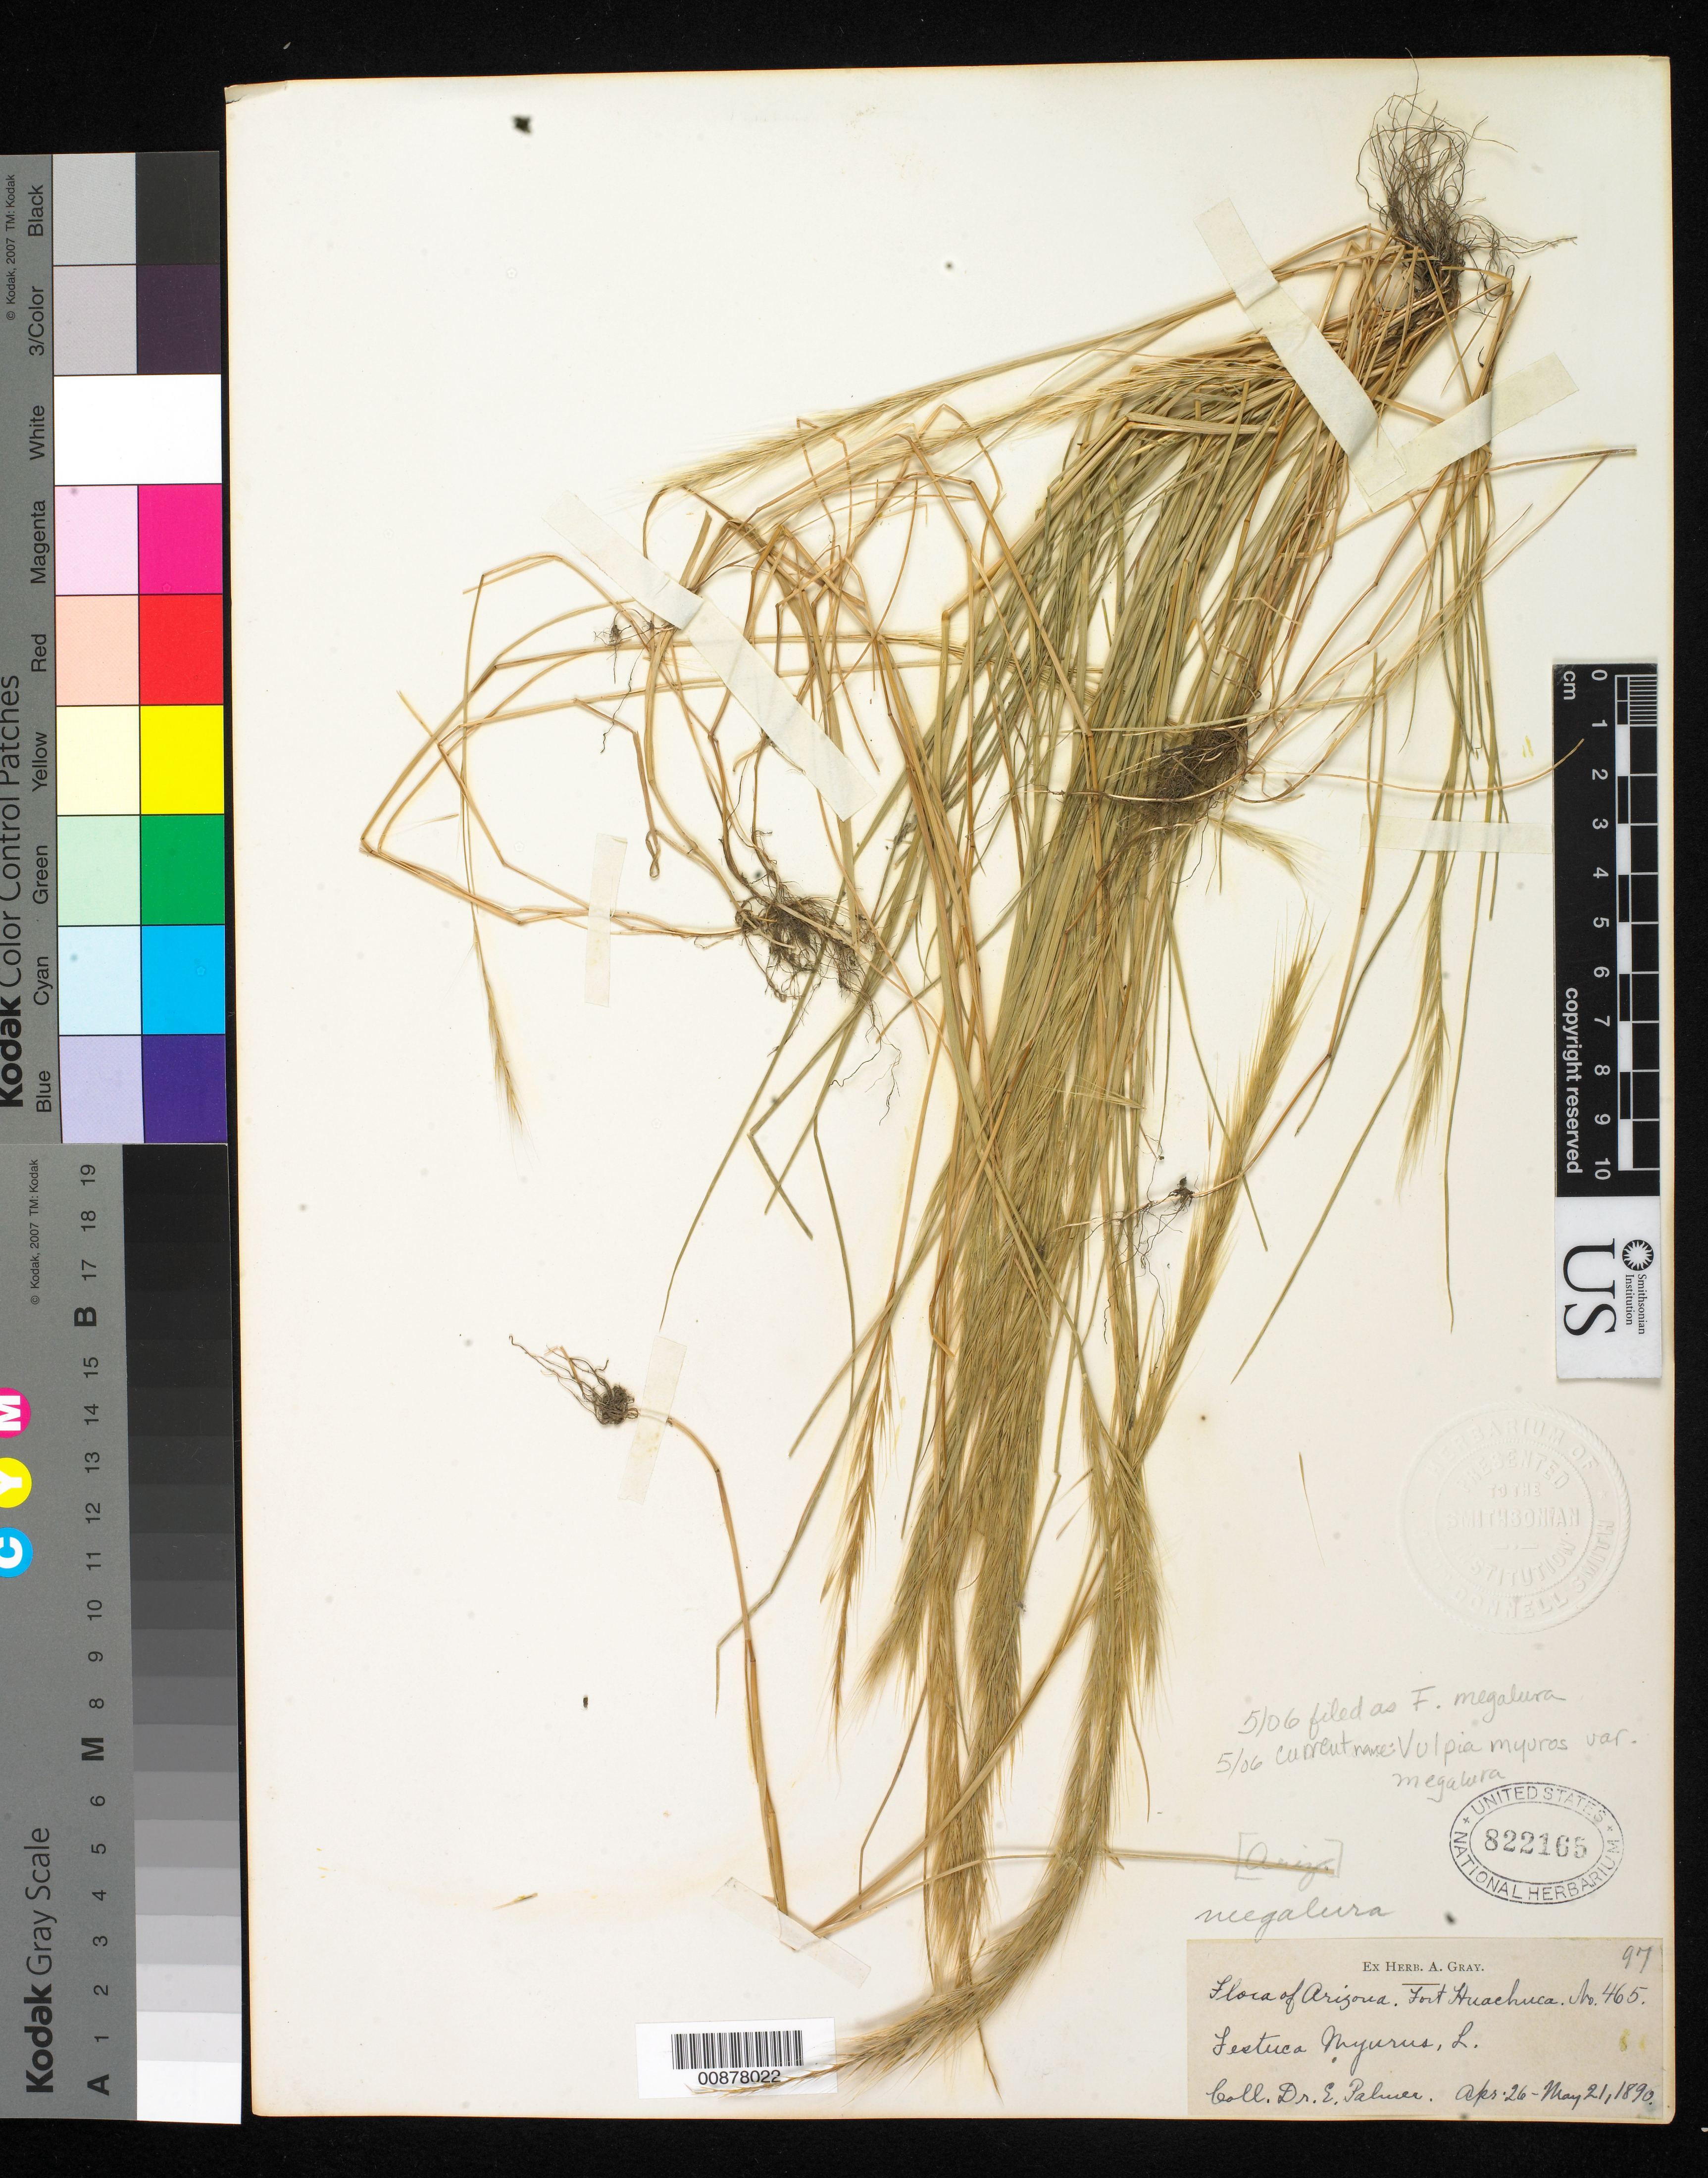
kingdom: Plantae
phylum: Tracheophyta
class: Liliopsida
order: Poales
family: Poaceae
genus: Festuca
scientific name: Festuca megalura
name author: Nutt.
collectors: E. Palmer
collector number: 465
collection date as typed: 26 Apr 1890 to 21 May 1890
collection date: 1890-04-26/1890-05-21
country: United States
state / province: Arizona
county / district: Cochise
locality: Fort Huachuca.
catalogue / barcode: US 822165